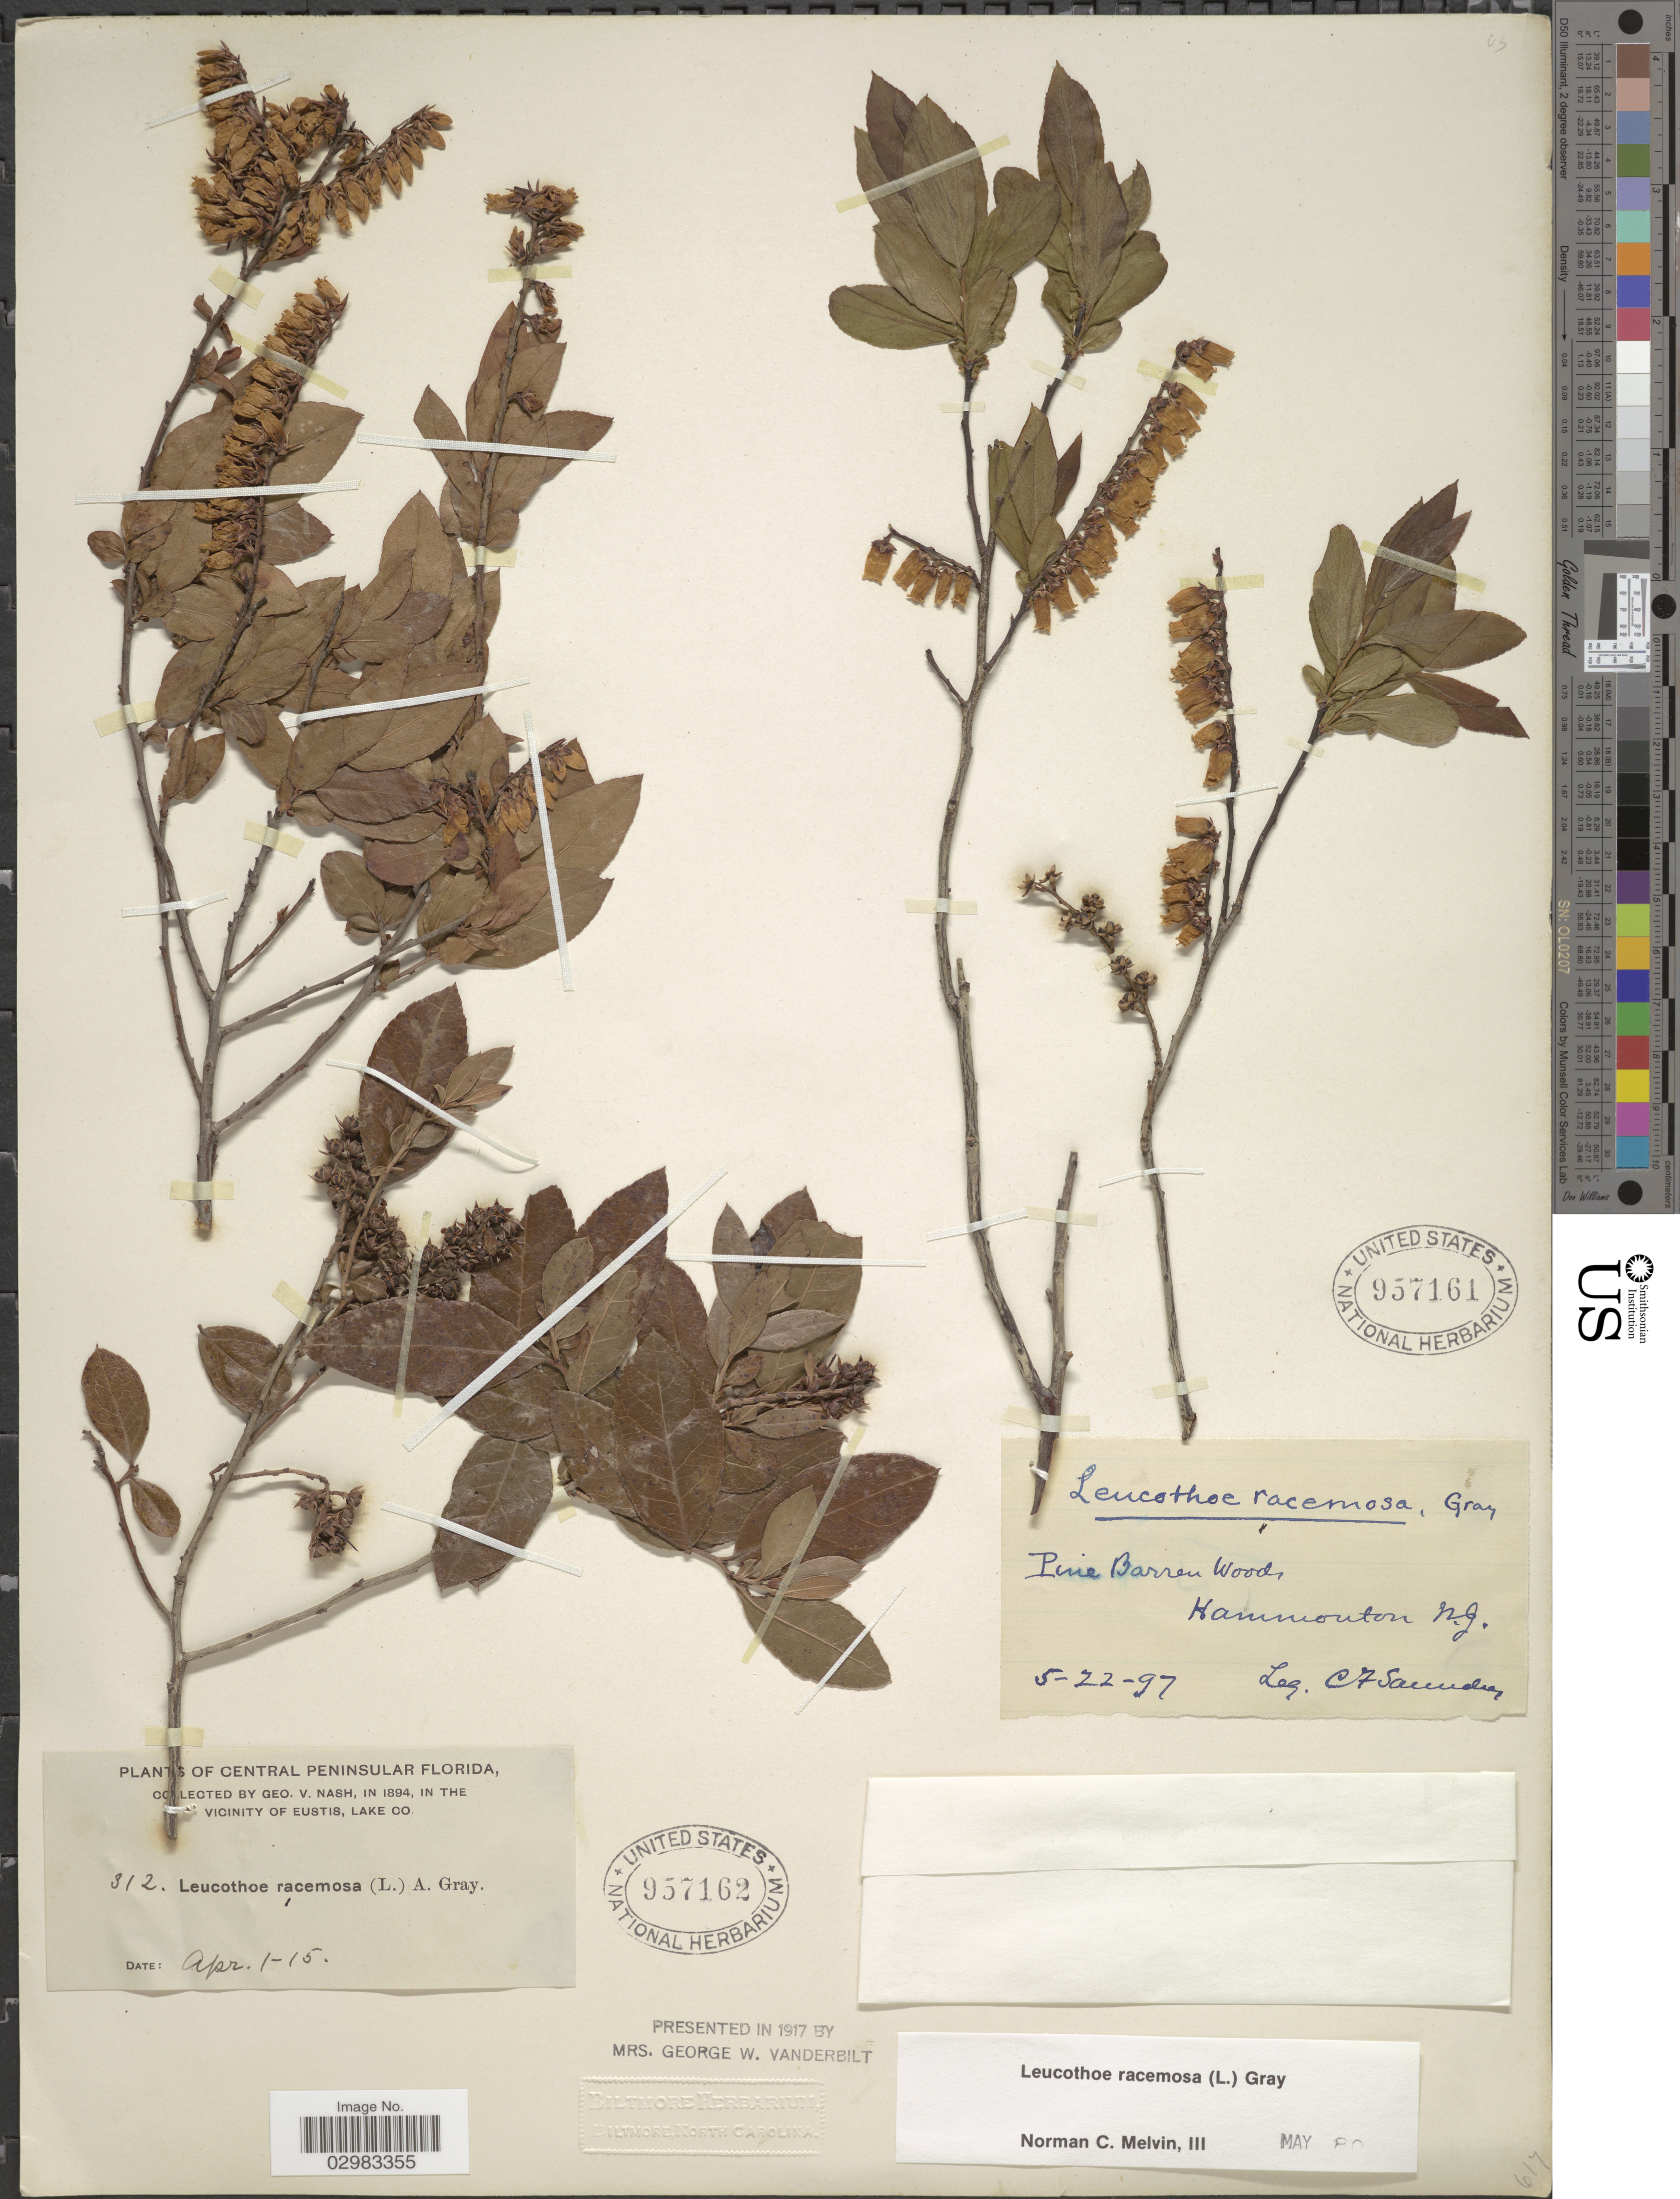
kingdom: Plantae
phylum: Tracheophyta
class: Magnoliopsida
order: Ericales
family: Ericaceae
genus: Leucothoe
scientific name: Leucothoë racemosa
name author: (L.) A. Gray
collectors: G. V. Nash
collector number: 312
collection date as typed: Transcribed d/m/y: 1/4/15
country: United States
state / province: Florida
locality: Central Peninsular Florida. Vicinity of Eustis, Lake Co.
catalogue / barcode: US 957162